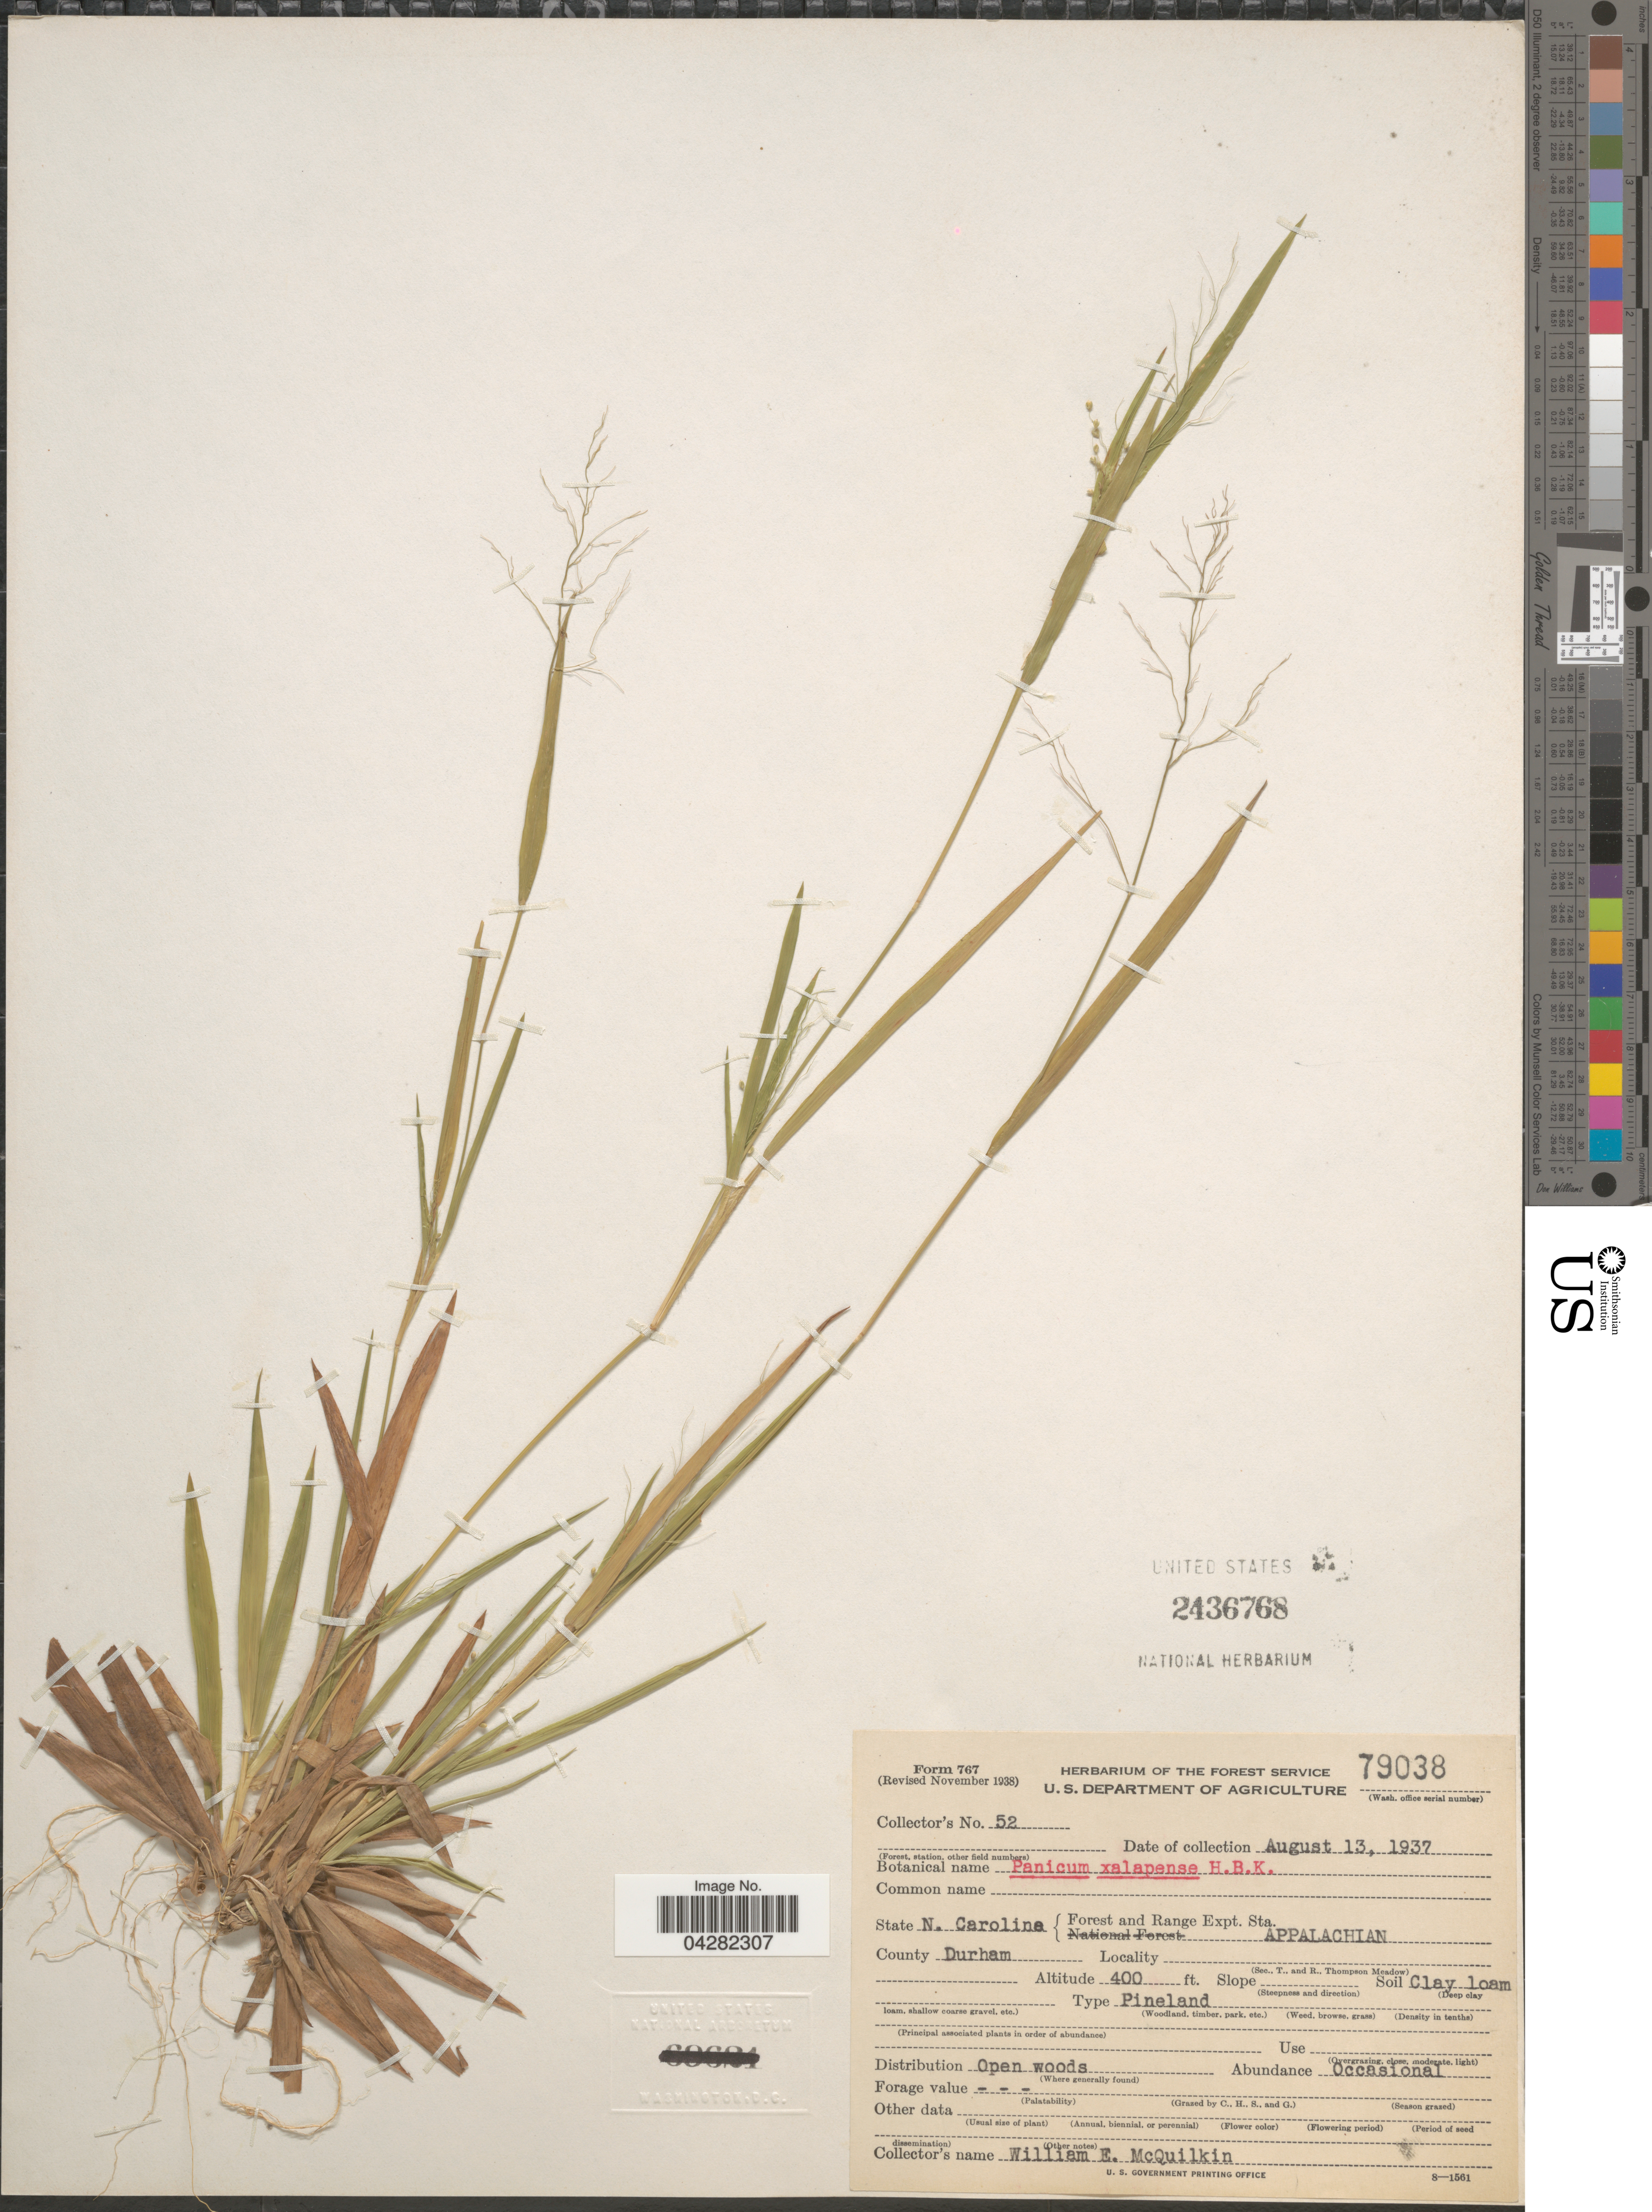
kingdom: Plantae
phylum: Tracheophyta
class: Liliopsida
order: Poales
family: Poaceae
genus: Dichanthelium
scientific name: Dichanthelium laxiflorum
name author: (Lam.) Gould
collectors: W. McQuilkin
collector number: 52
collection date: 1937-08-13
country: United States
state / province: North Carolina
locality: Forest and Range Expt. Sta. Appalachian. County Durham.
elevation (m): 122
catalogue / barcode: US 2436768